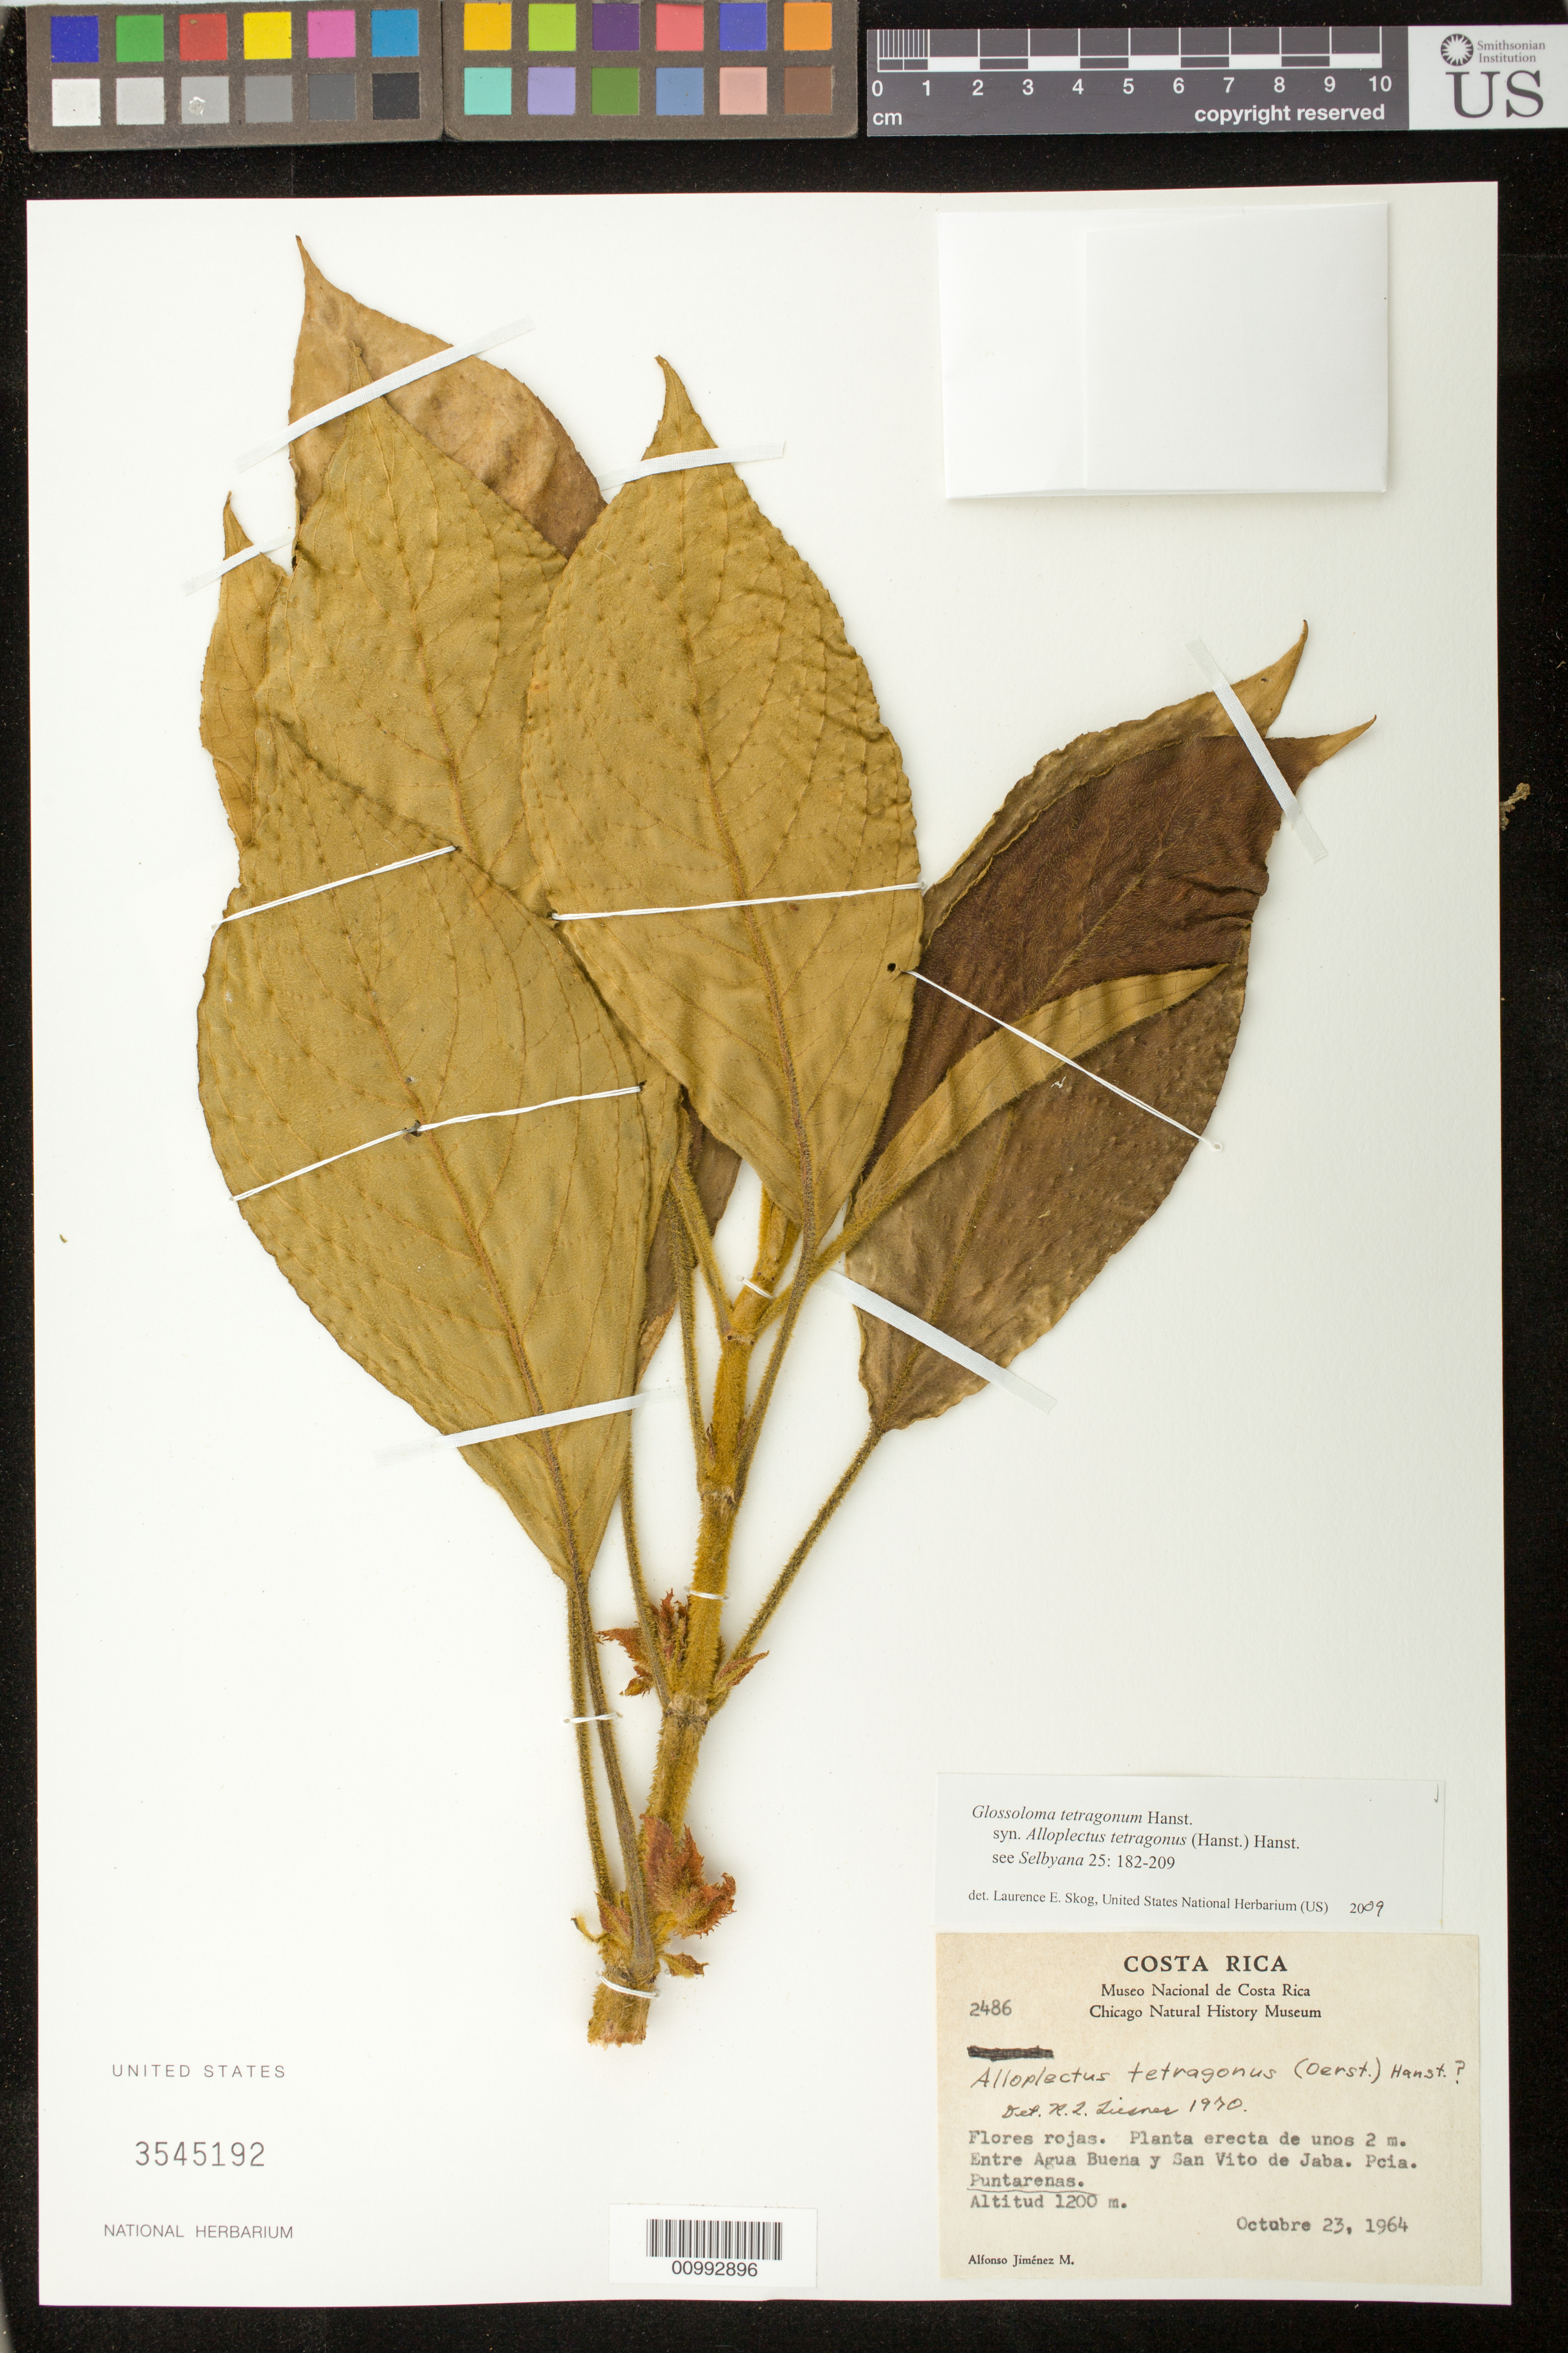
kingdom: Plantae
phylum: Tracheophyta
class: Magnoliopsida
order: Lamiales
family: Gesneriaceae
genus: Glossoloma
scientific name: Glossoloma tetragonum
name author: Hanst.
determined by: Skog, Laurence E.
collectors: A. Jiménez M.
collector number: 2486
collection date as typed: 23 Oct 1964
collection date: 1964-10-23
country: Costa Rica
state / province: Puntarenas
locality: Entre Agua Buena y San Vito de Jaba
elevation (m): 1200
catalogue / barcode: US 3545192